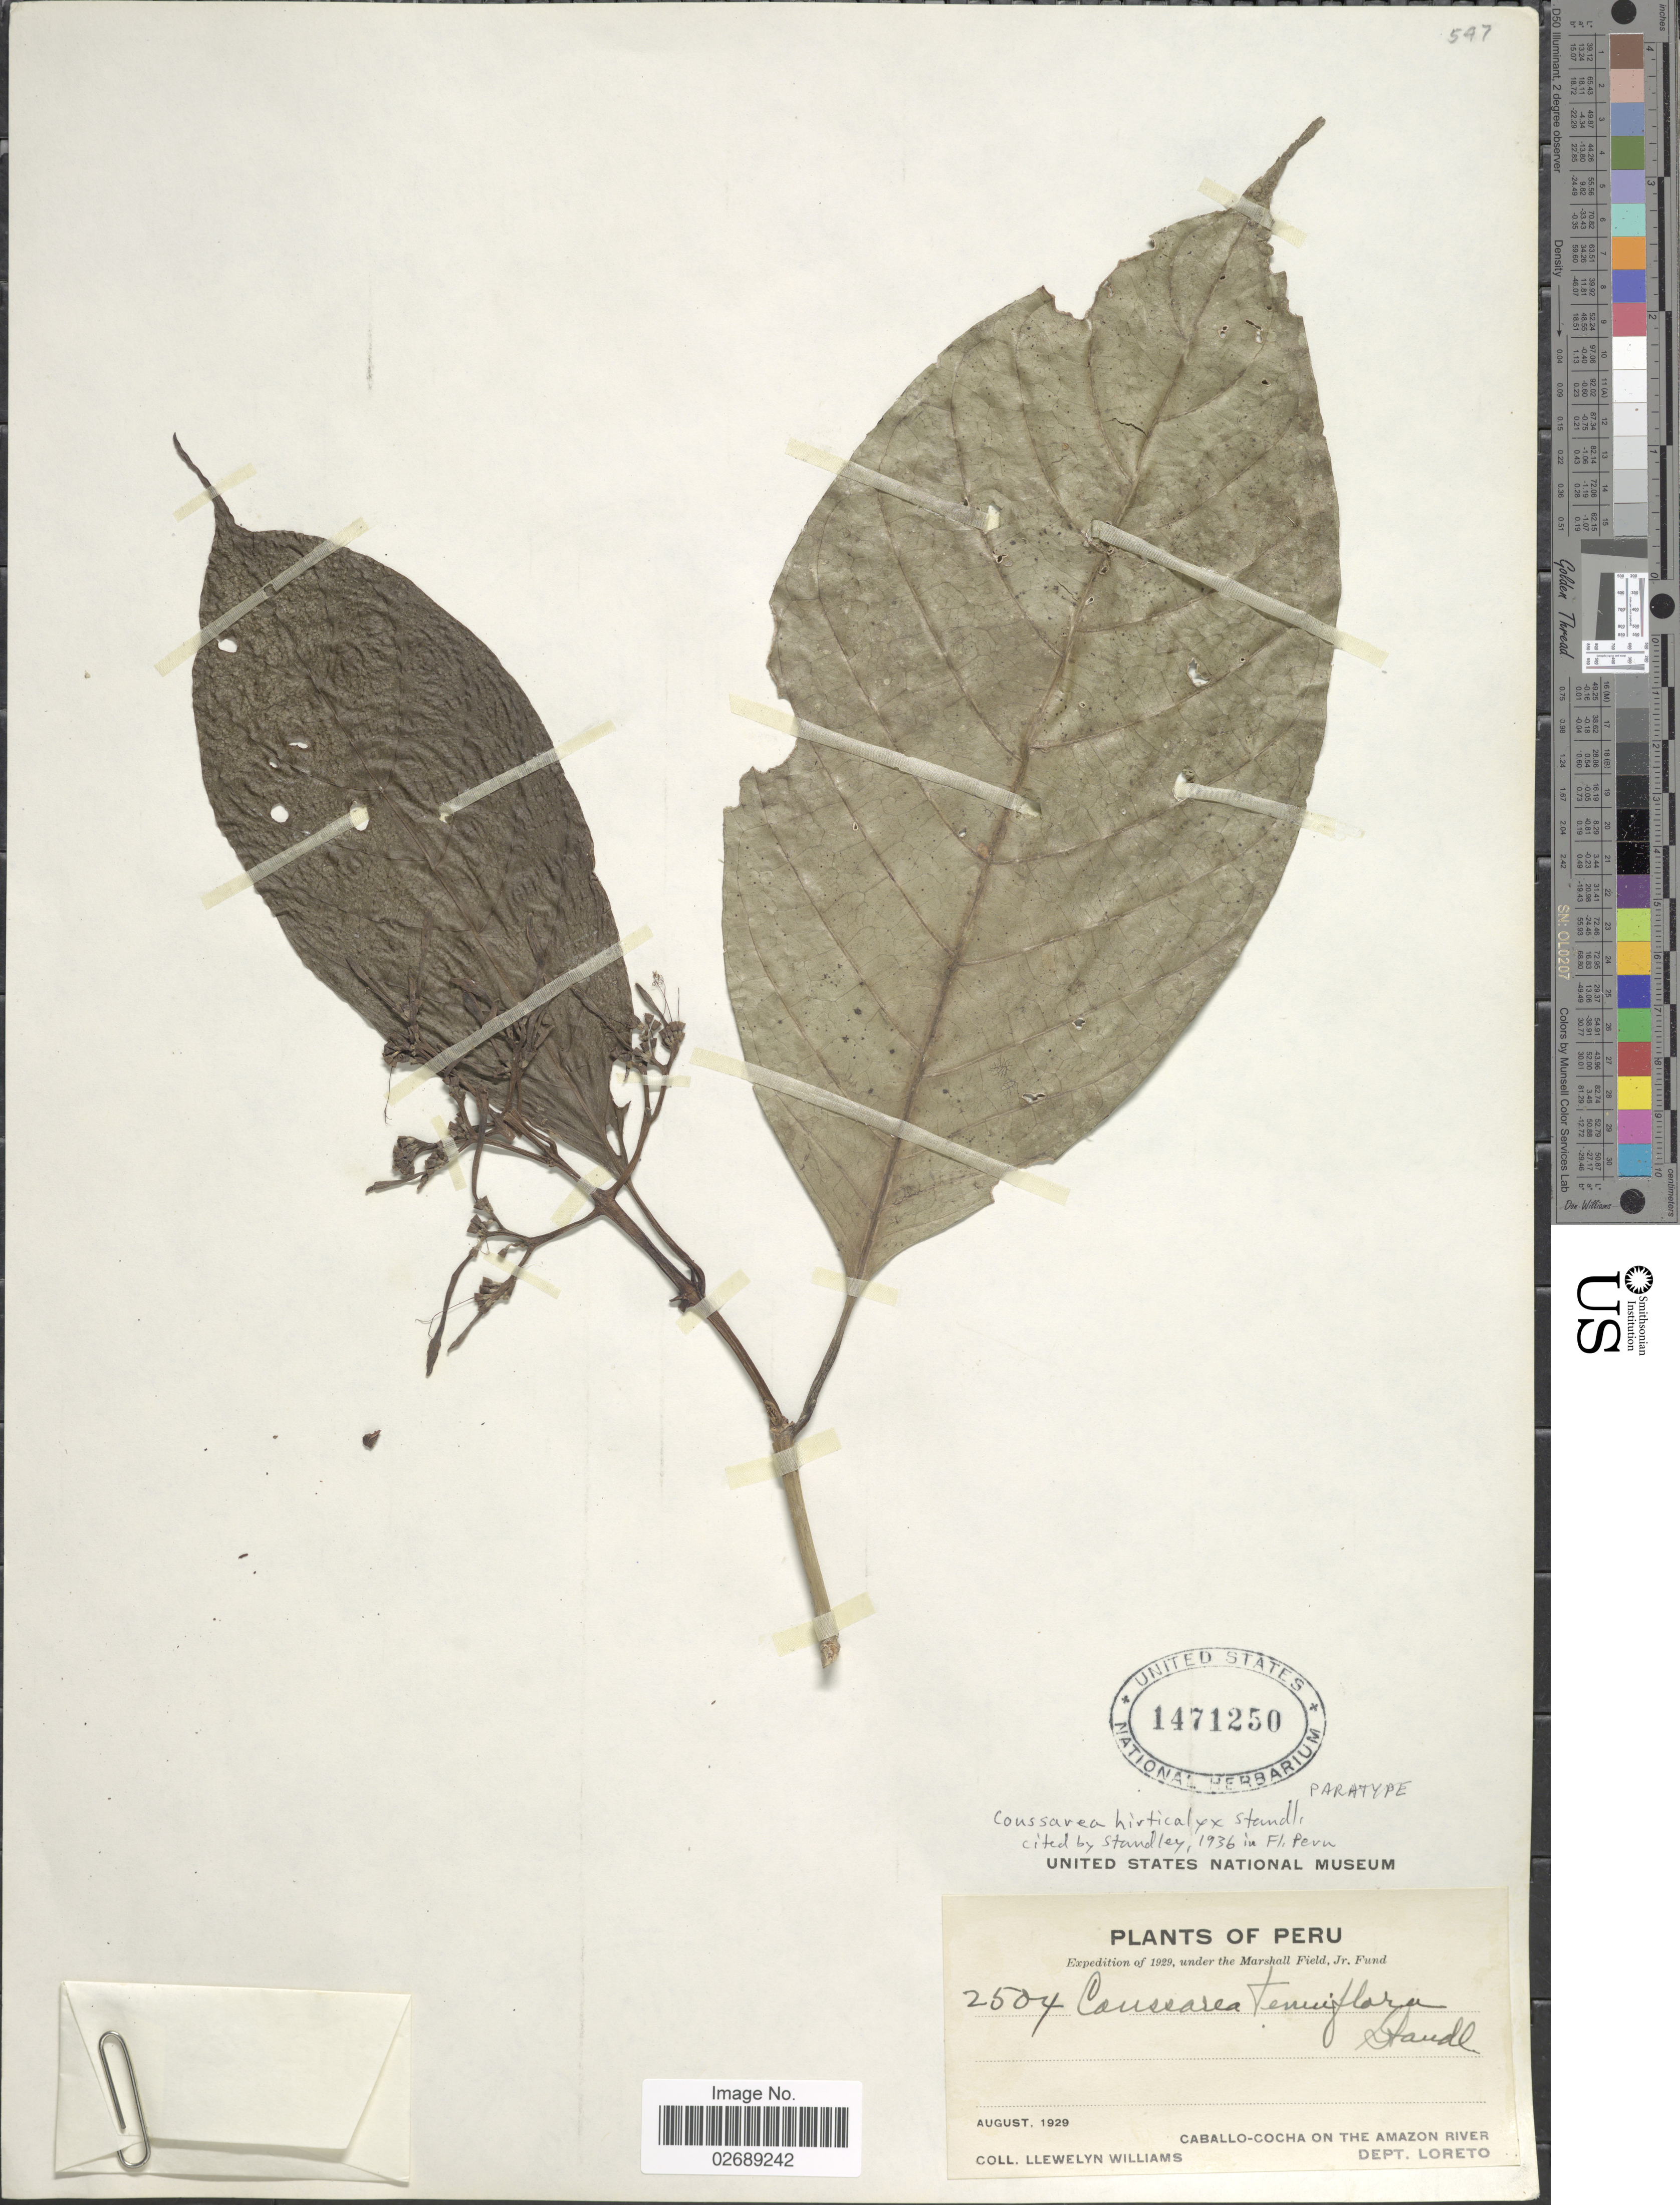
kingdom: Plantae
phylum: Tracheophyta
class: Magnoliopsida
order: Gentianales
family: Rubiaceae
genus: Coussarea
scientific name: Coussarea hirticalyx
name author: Standl.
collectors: Ll. Williams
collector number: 2504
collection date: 1929-08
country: Peru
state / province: Loreto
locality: Caballo-Cocha on the Amazon River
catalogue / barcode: US 1471250